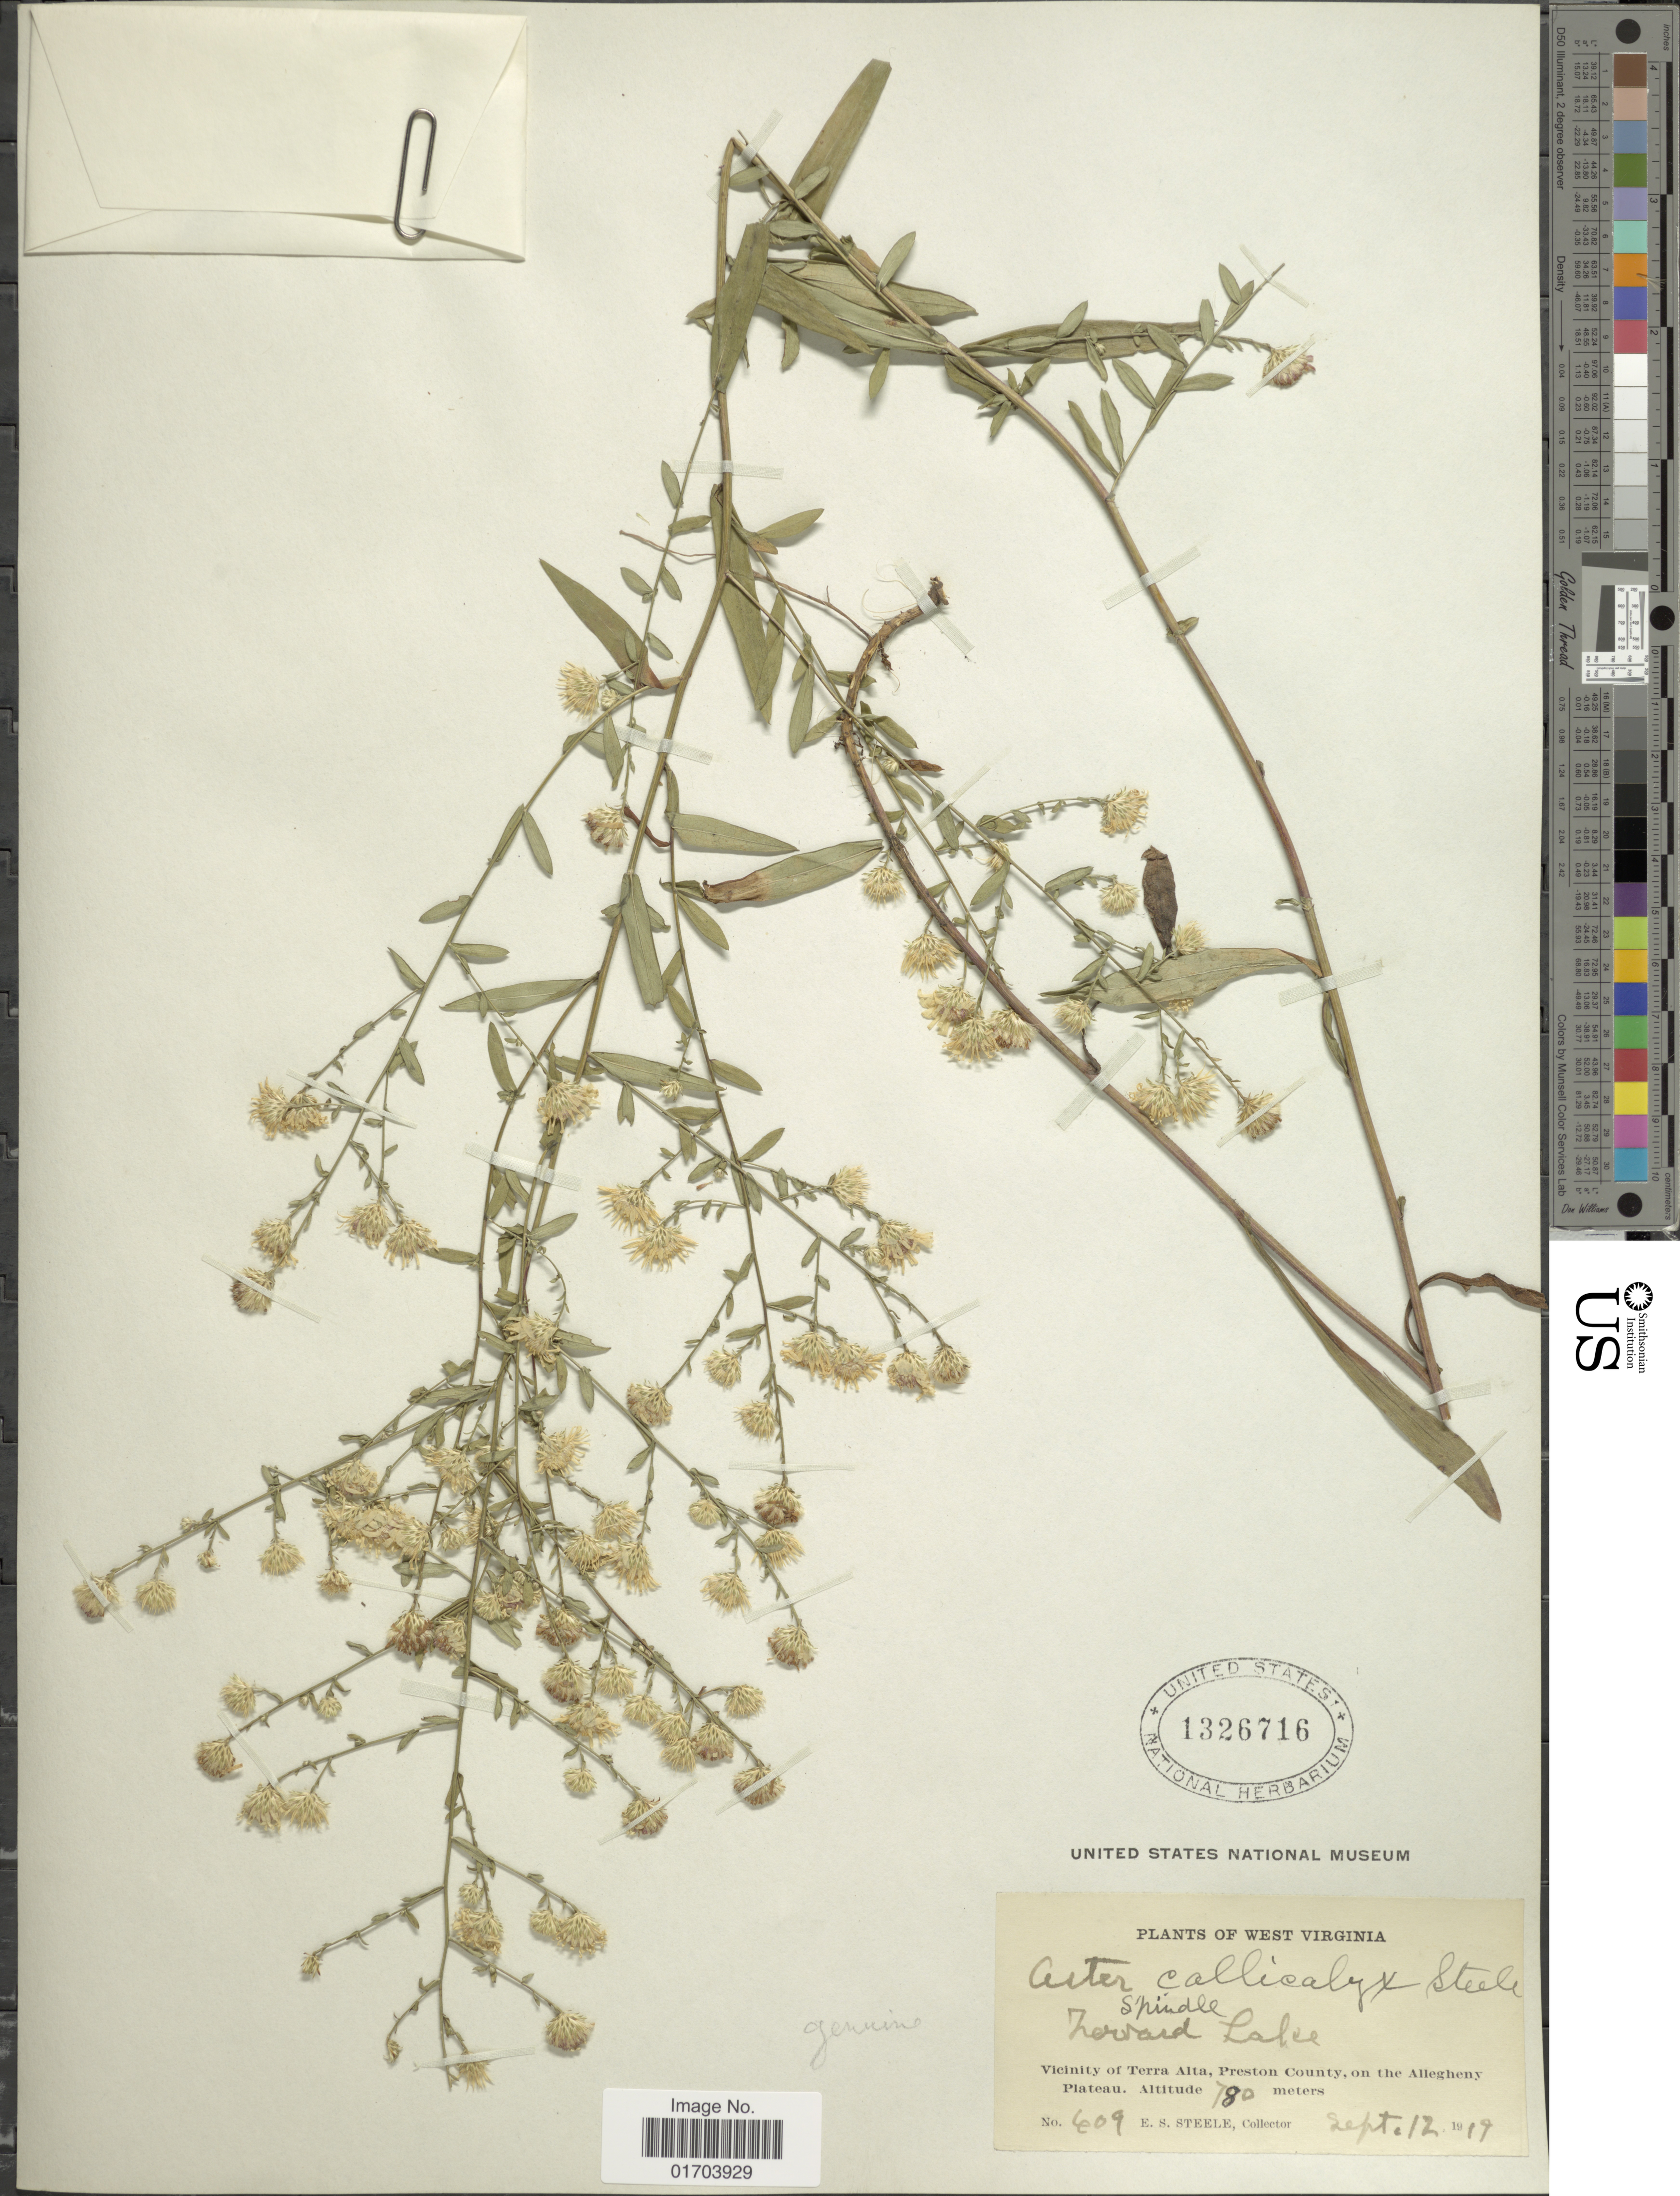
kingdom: Plantae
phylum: Tracheophyta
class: Magnoliopsida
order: Asterales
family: Asteraceae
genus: Aster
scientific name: Aster callicalyx E.S. Steele sp. nov. ined.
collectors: E. Steele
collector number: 609*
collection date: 1919-09-12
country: United States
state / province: West Virginia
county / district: Preston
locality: Toward Lake, Vicinity of Terra Alta, Peston County, on the Allegheny Plateau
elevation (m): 780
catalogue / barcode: US 1326716